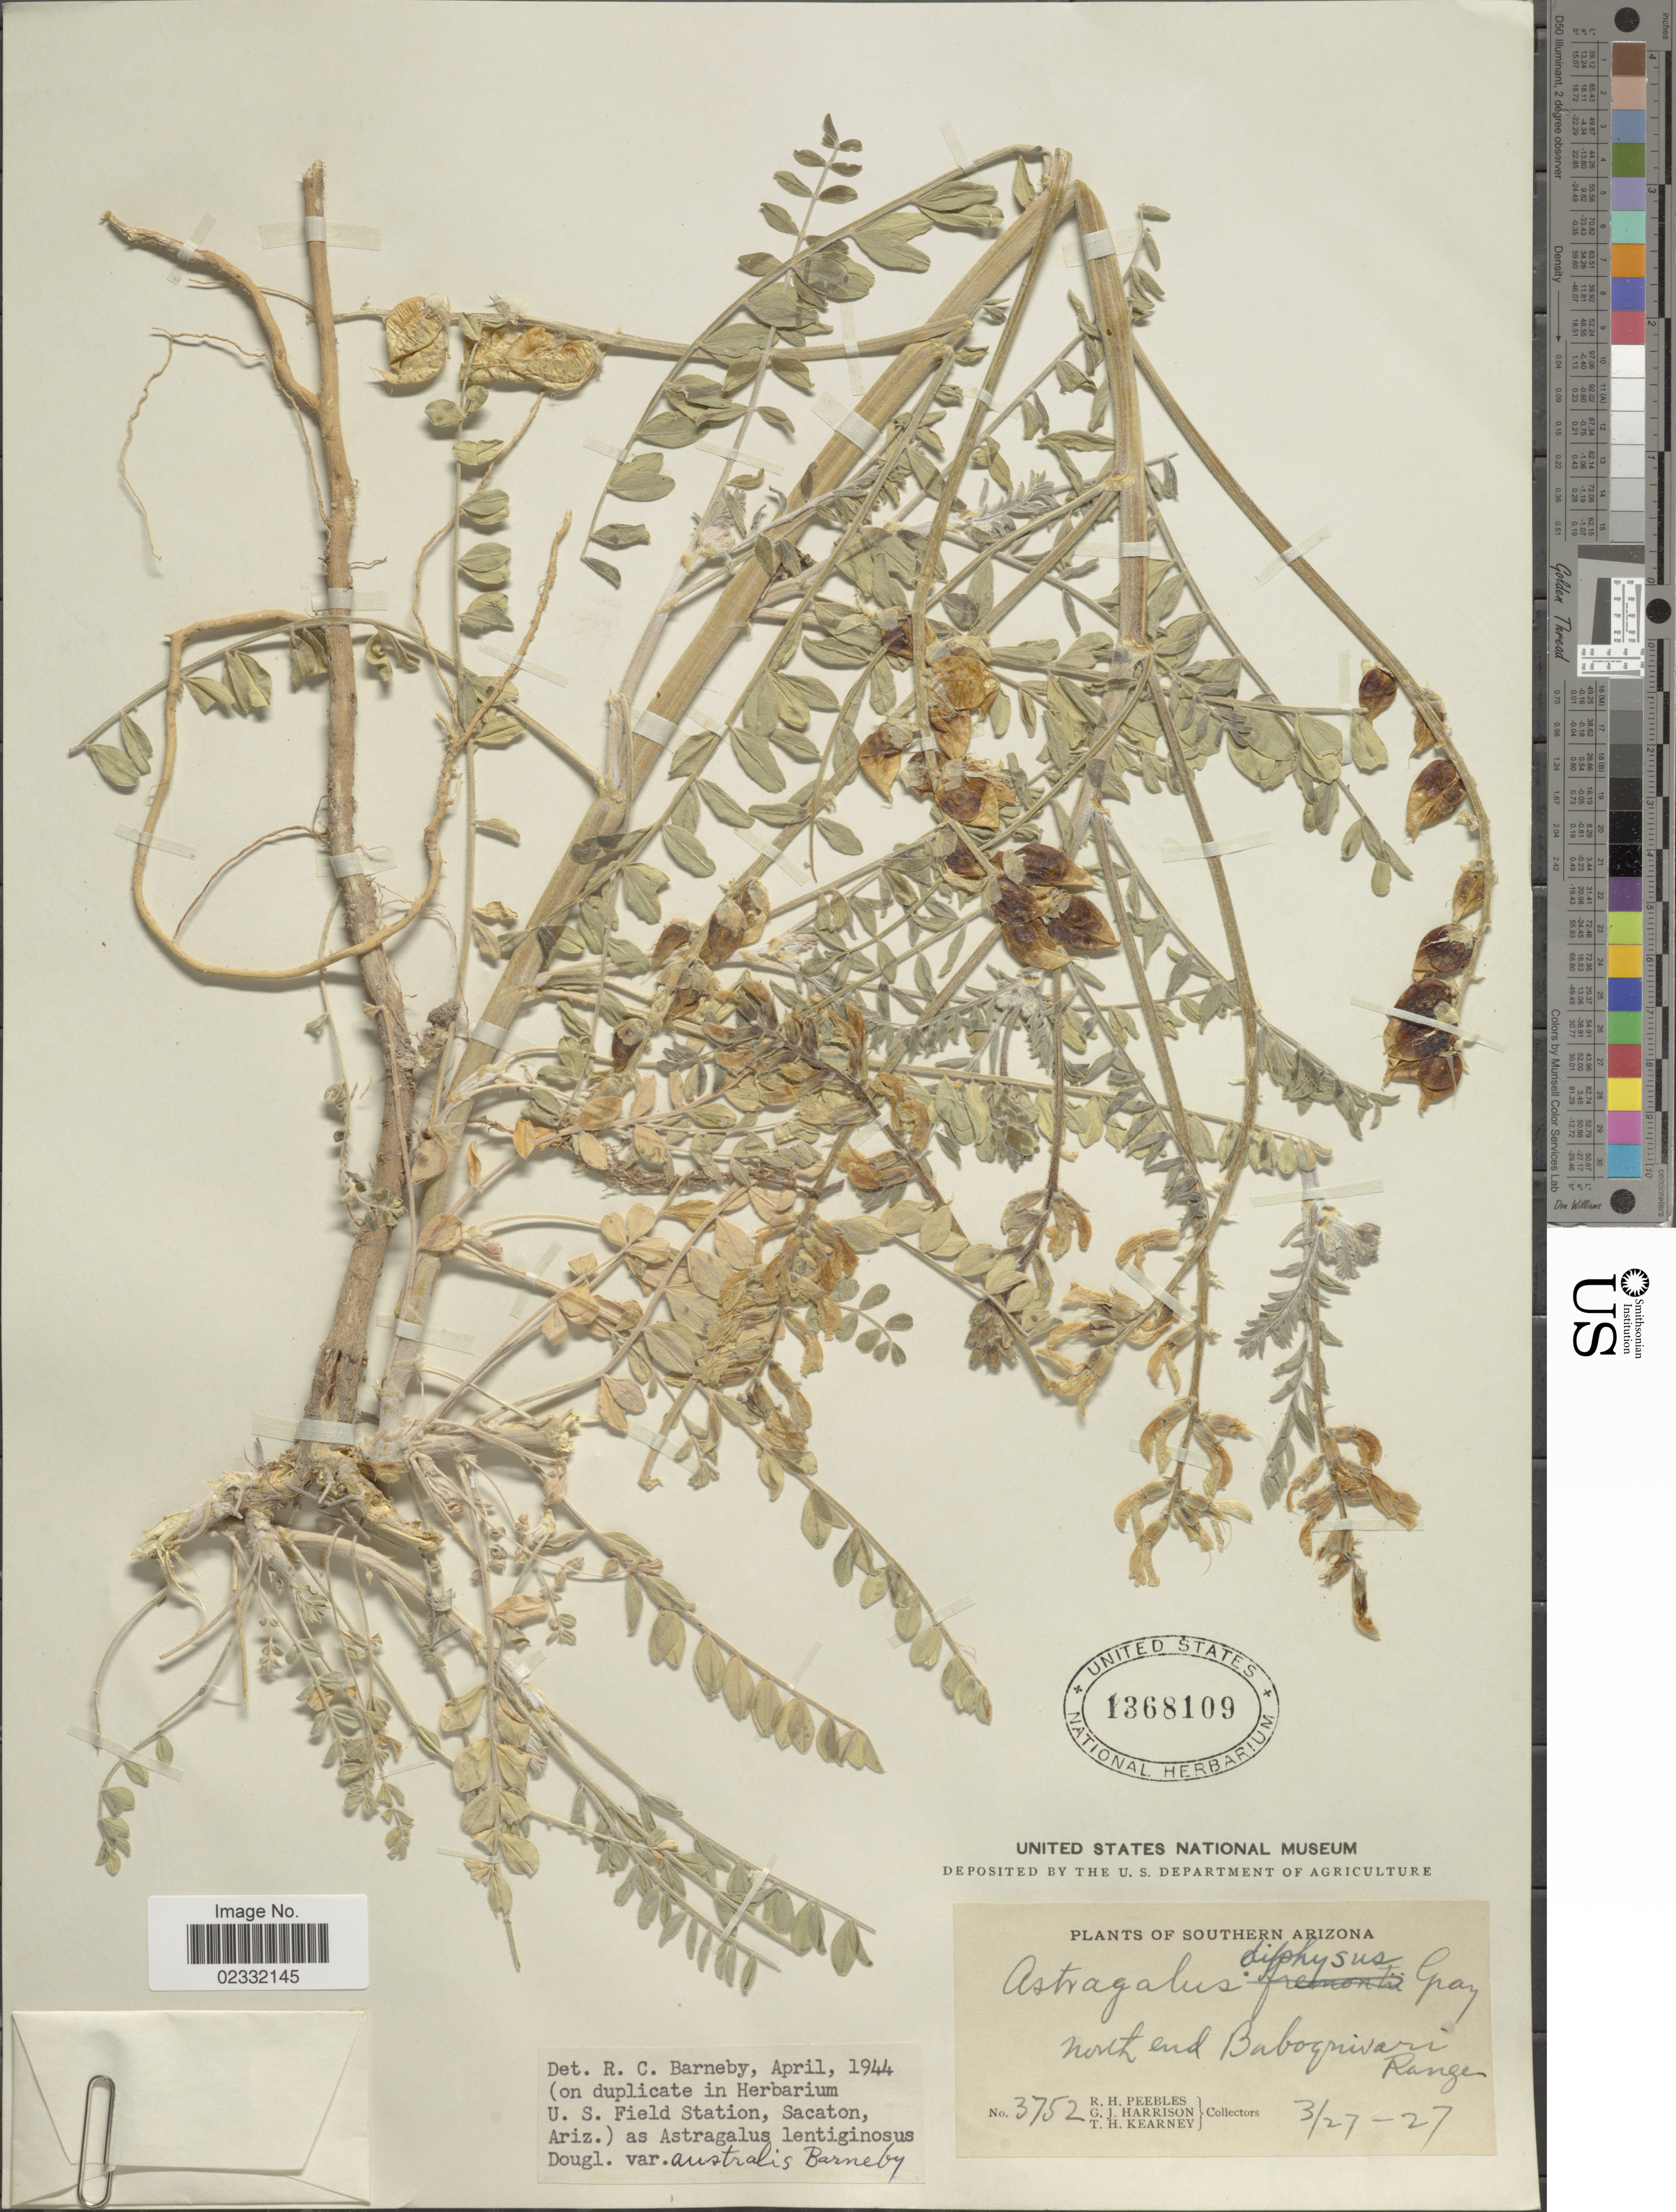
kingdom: Plantae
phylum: Tracheophyta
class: Magnoliopsida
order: Fabales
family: Fabaceae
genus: Astragalus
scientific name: Astragalus lentiginosus var. australis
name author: Barneby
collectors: R. H. Peebles, G. J. Harrison & T. H. Kearney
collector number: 3752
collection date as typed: Transcribed d/m/y: 27/3/27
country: United States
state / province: Arizona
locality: North end Baboquivari Ranges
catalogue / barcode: US 1368109